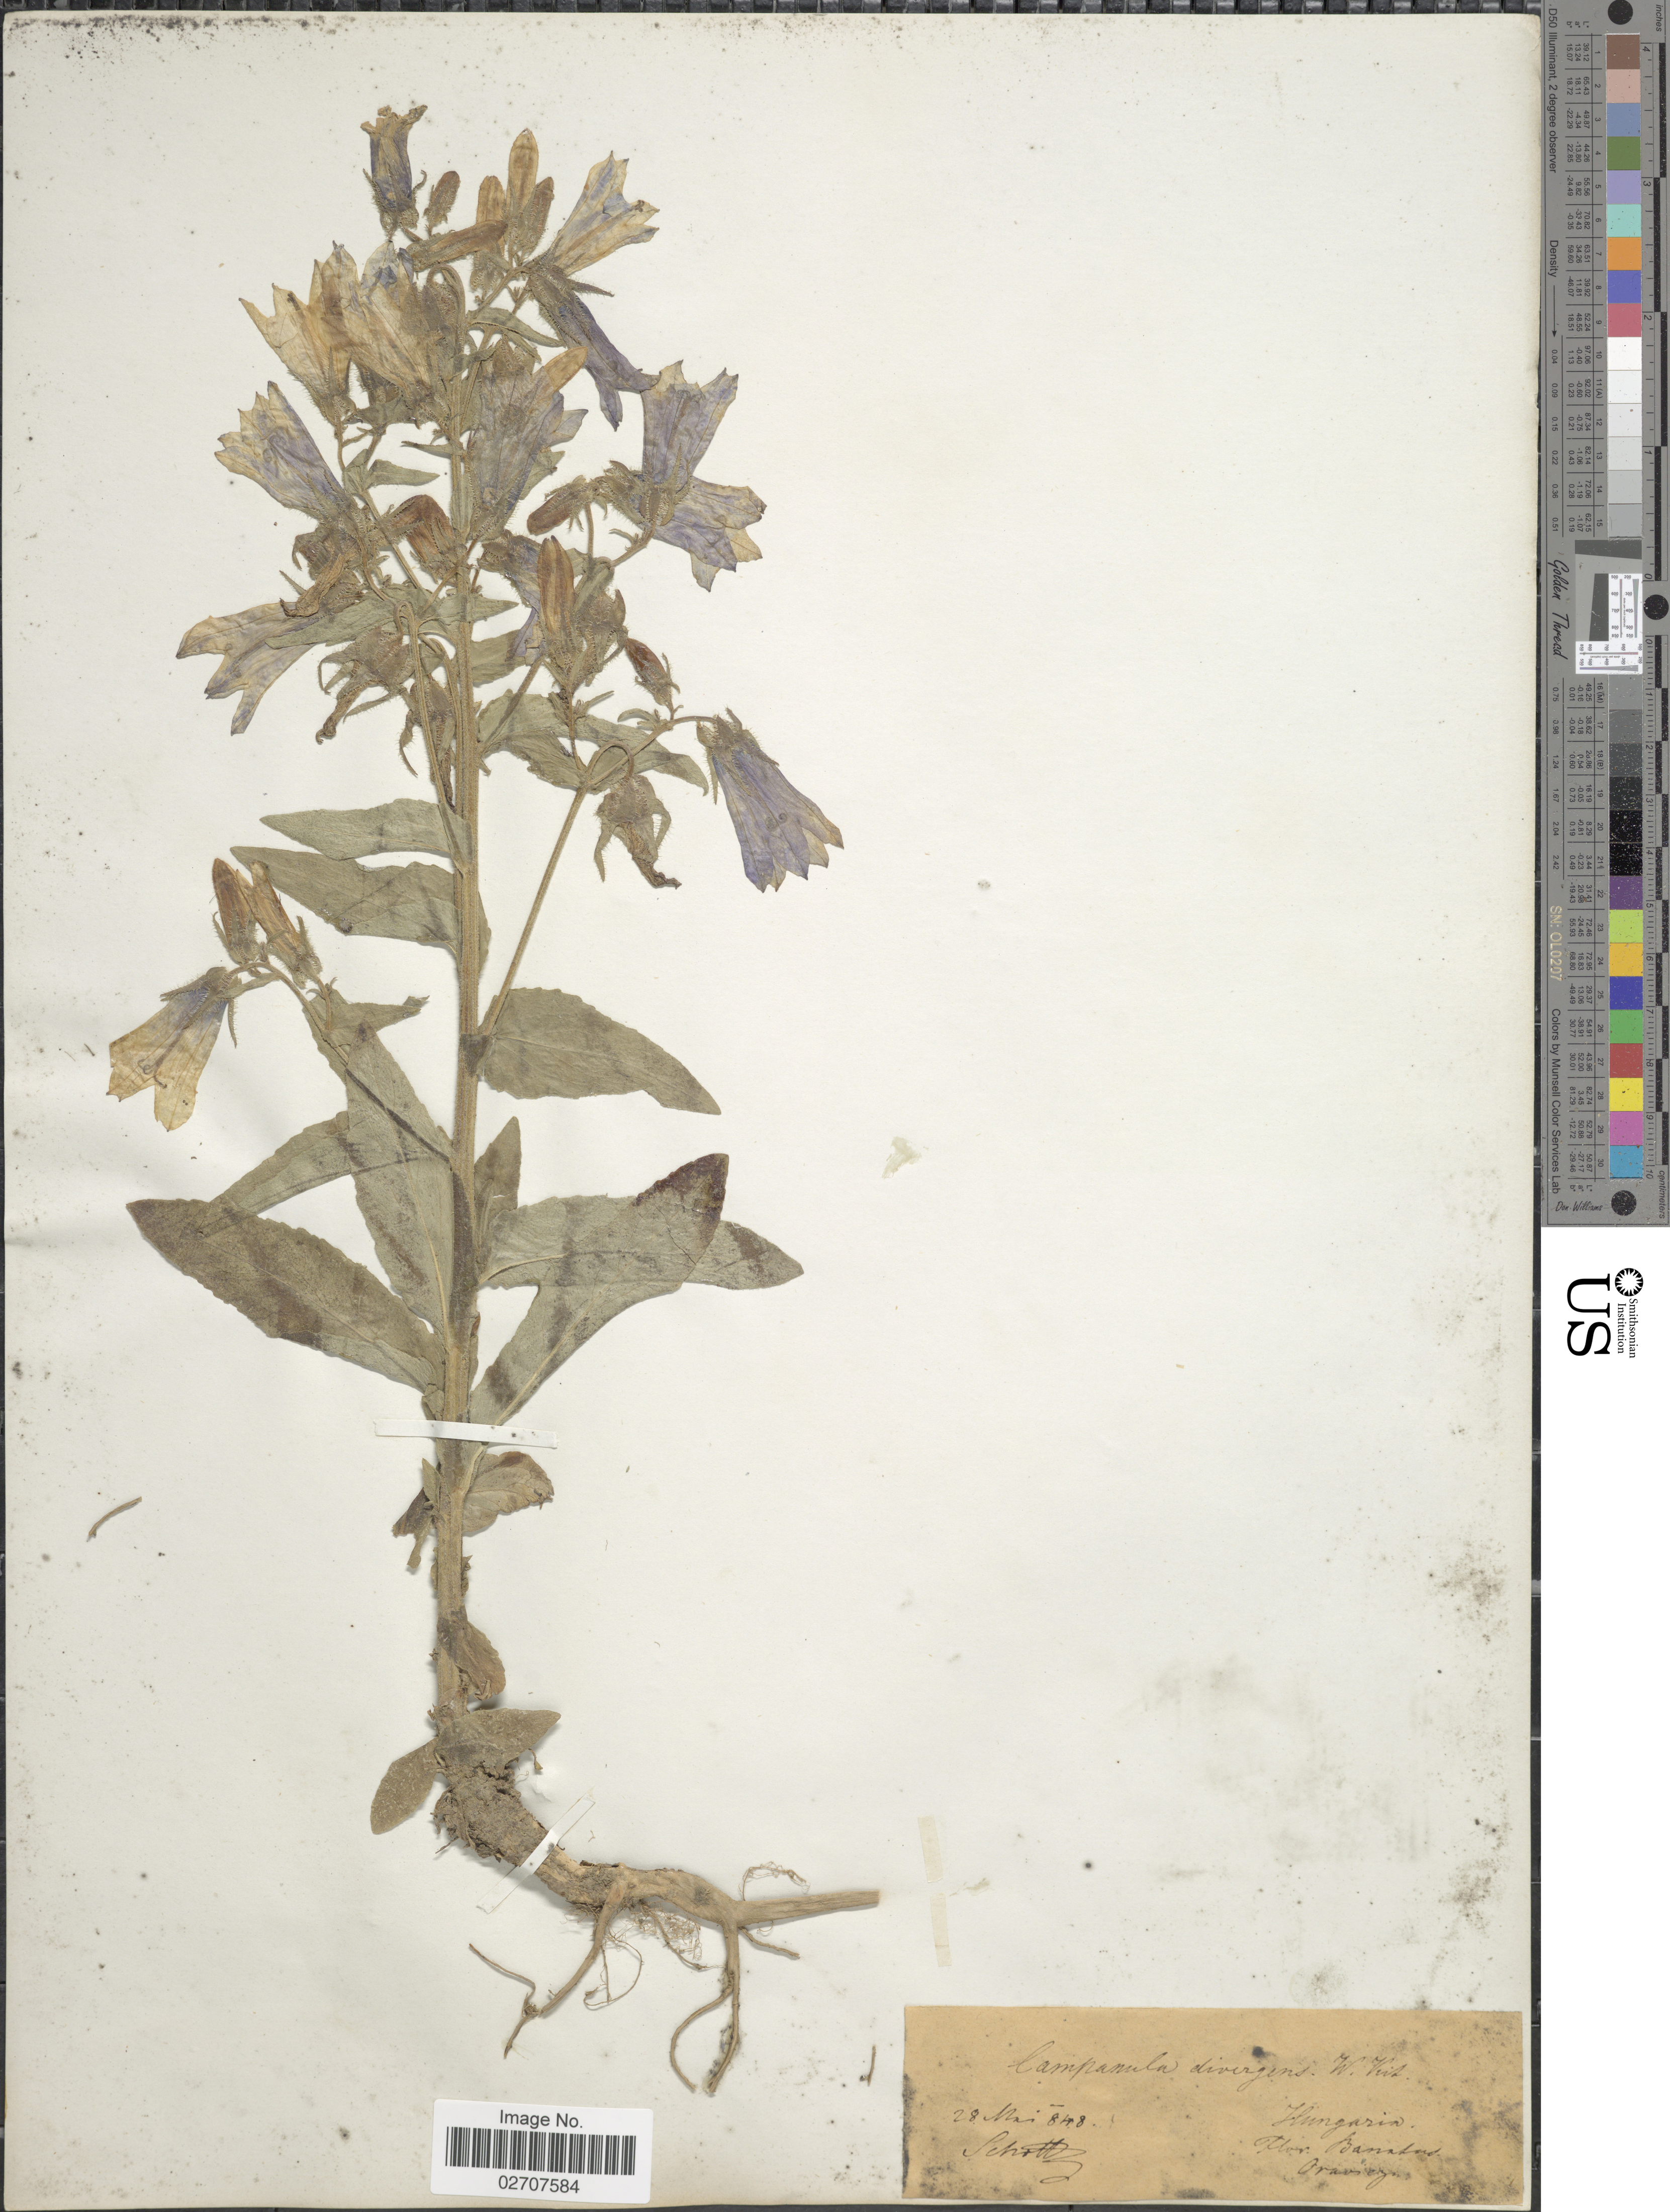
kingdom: Plantae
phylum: Tracheophyta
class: Magnoliopsida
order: Asterales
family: Campanulaceae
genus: Campanula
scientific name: Campanula divergens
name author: Waldst. & Kit. ex Willd.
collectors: Schott, --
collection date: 1848-05-28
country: Romania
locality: Hungaria. Flor. Banat. Oravicza.